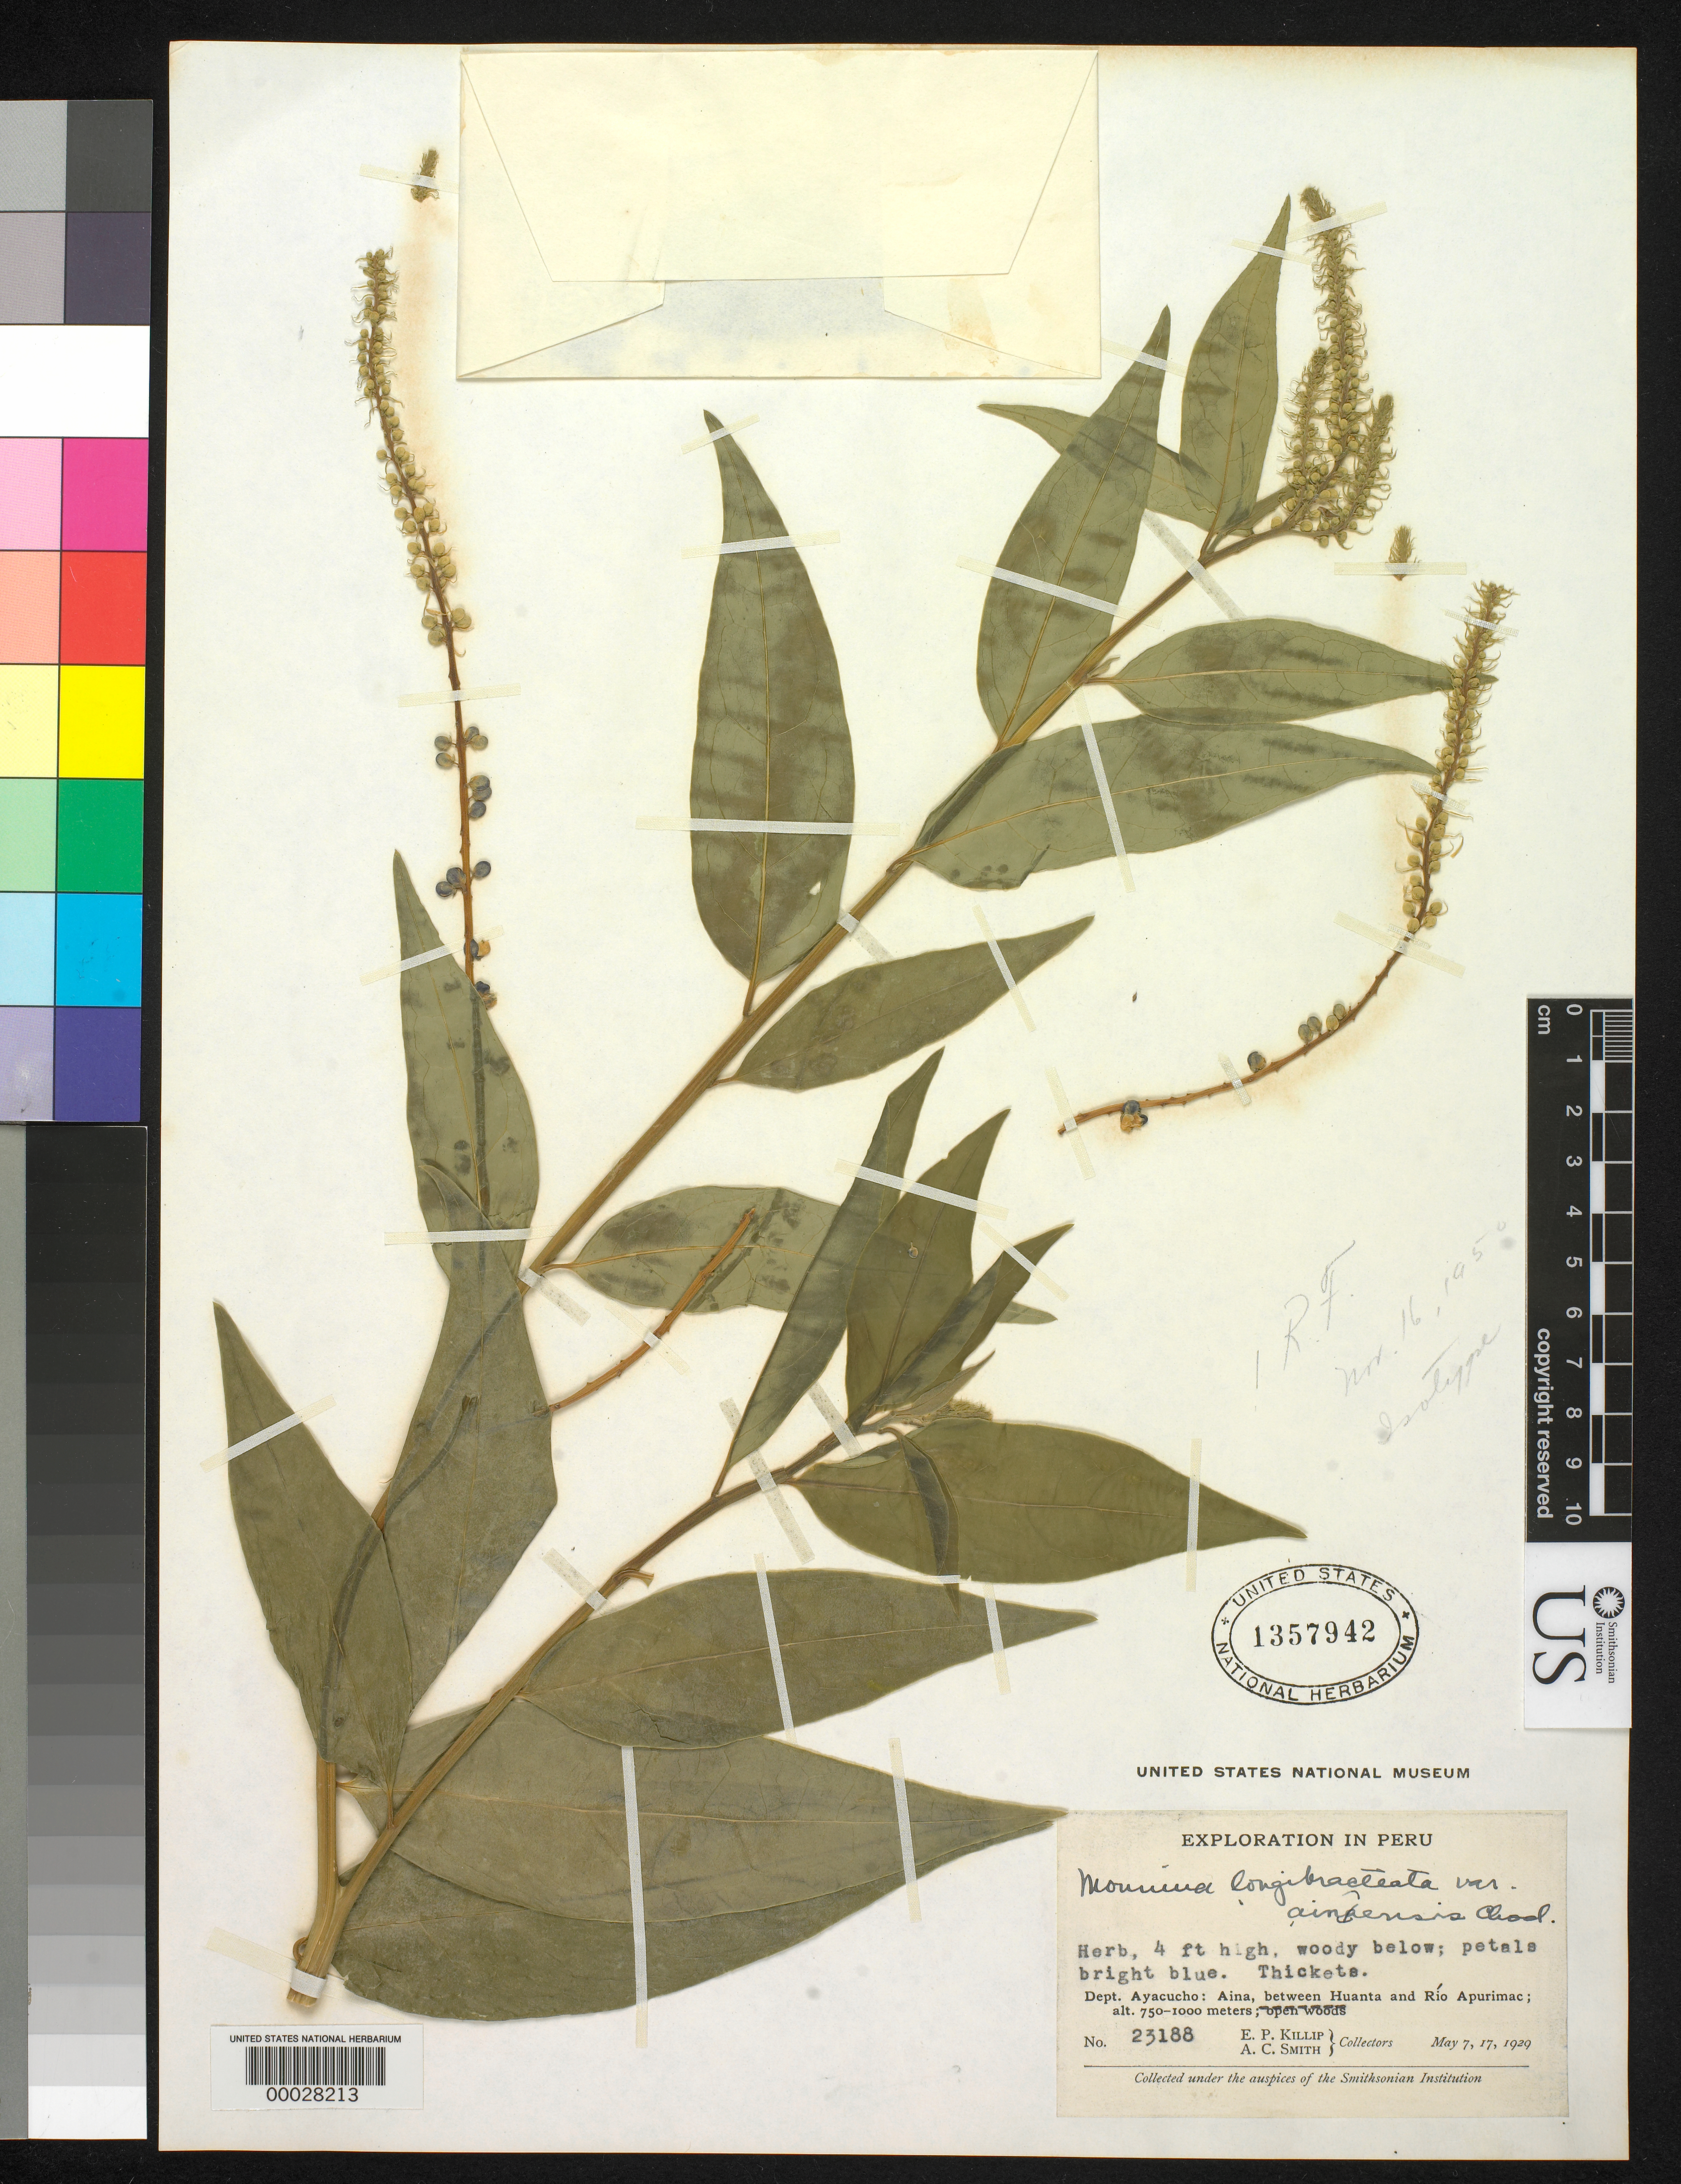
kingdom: Plantae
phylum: Tracheophyta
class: Magnoliopsida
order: Fabales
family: Polygalaceae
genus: Monnina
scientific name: Monnina longibracteata var. ainensis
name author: Chodat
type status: Isolectotype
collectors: E. P. Killip & A. C. Smith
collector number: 23188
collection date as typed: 07 May 1929 and 17 May 1929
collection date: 1929-05-07,1929-05-17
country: Peru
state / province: Ayacucho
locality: Dept. Ayacucho; Aina, between Huanta and Rio Apurimac.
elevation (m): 750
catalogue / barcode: US 1357942